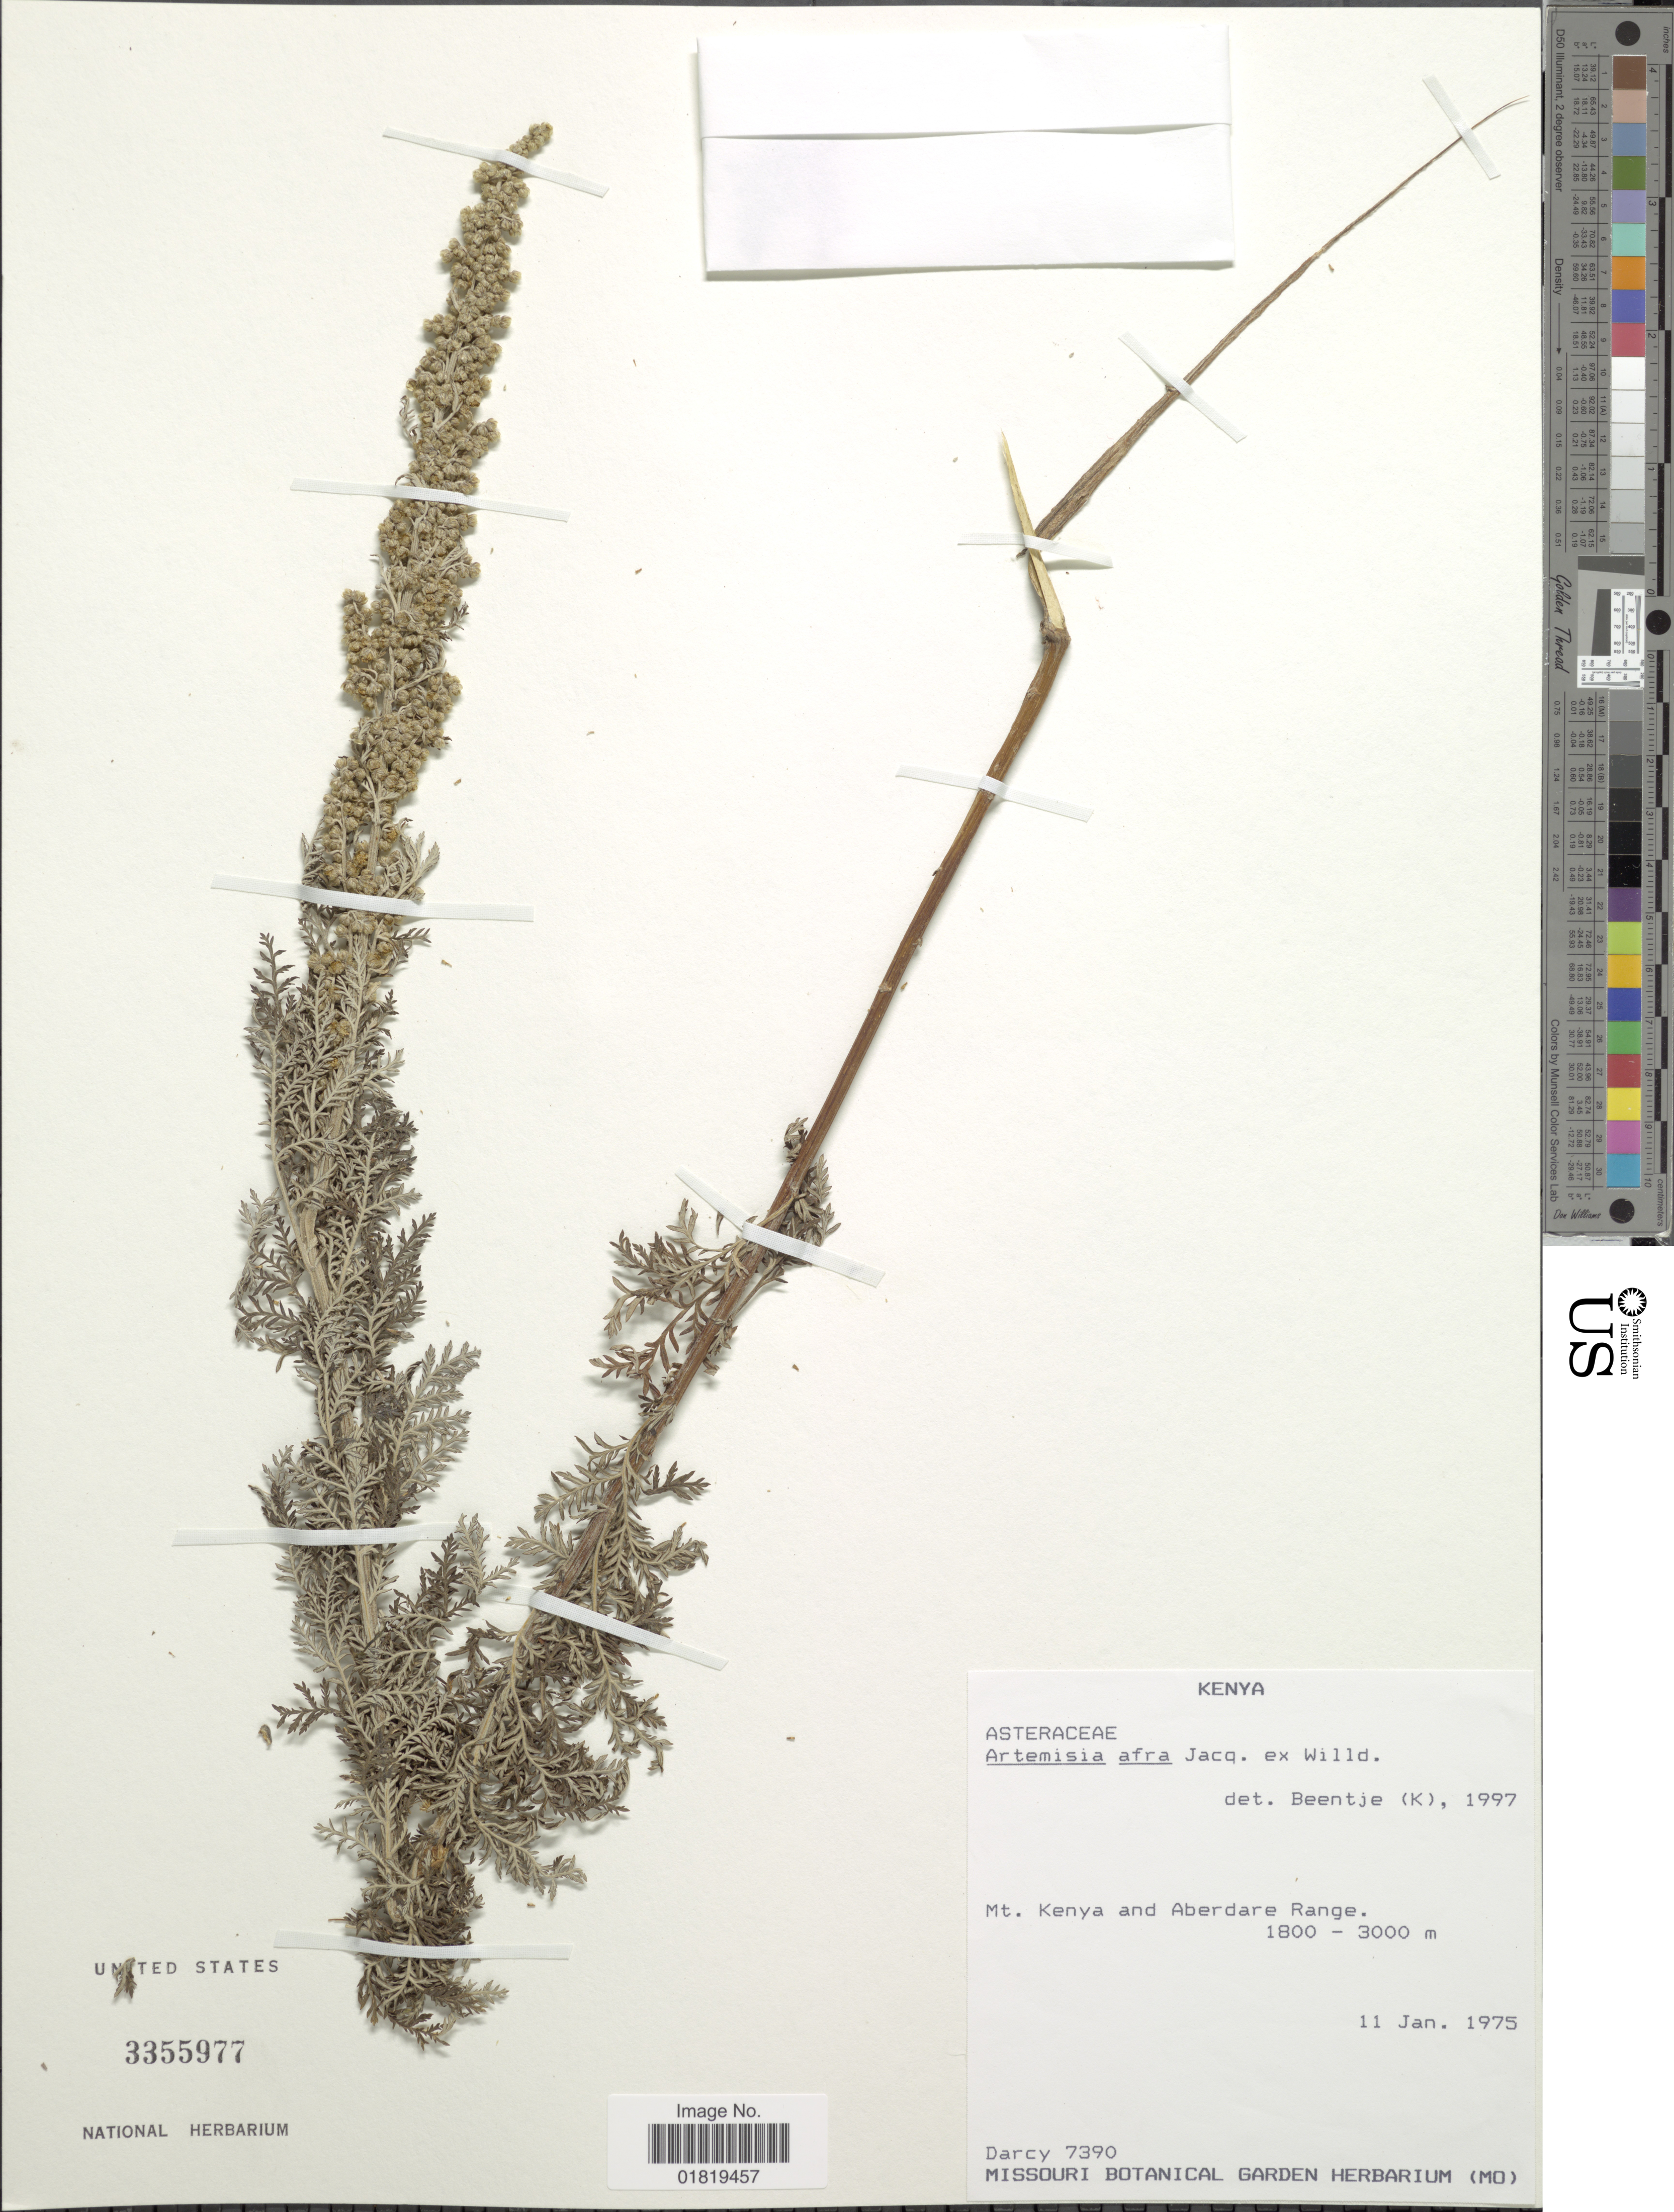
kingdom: Plantae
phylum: Tracheophyta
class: Magnoliopsida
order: Asterales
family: Asteraceae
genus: Artemisia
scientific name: Artemisia afra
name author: Jacq. ex Willd.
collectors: Darcy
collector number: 7390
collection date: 1975-01-11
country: Kenya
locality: Mt. Kenya and Aberdare Range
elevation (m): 1800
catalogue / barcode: US 3355977